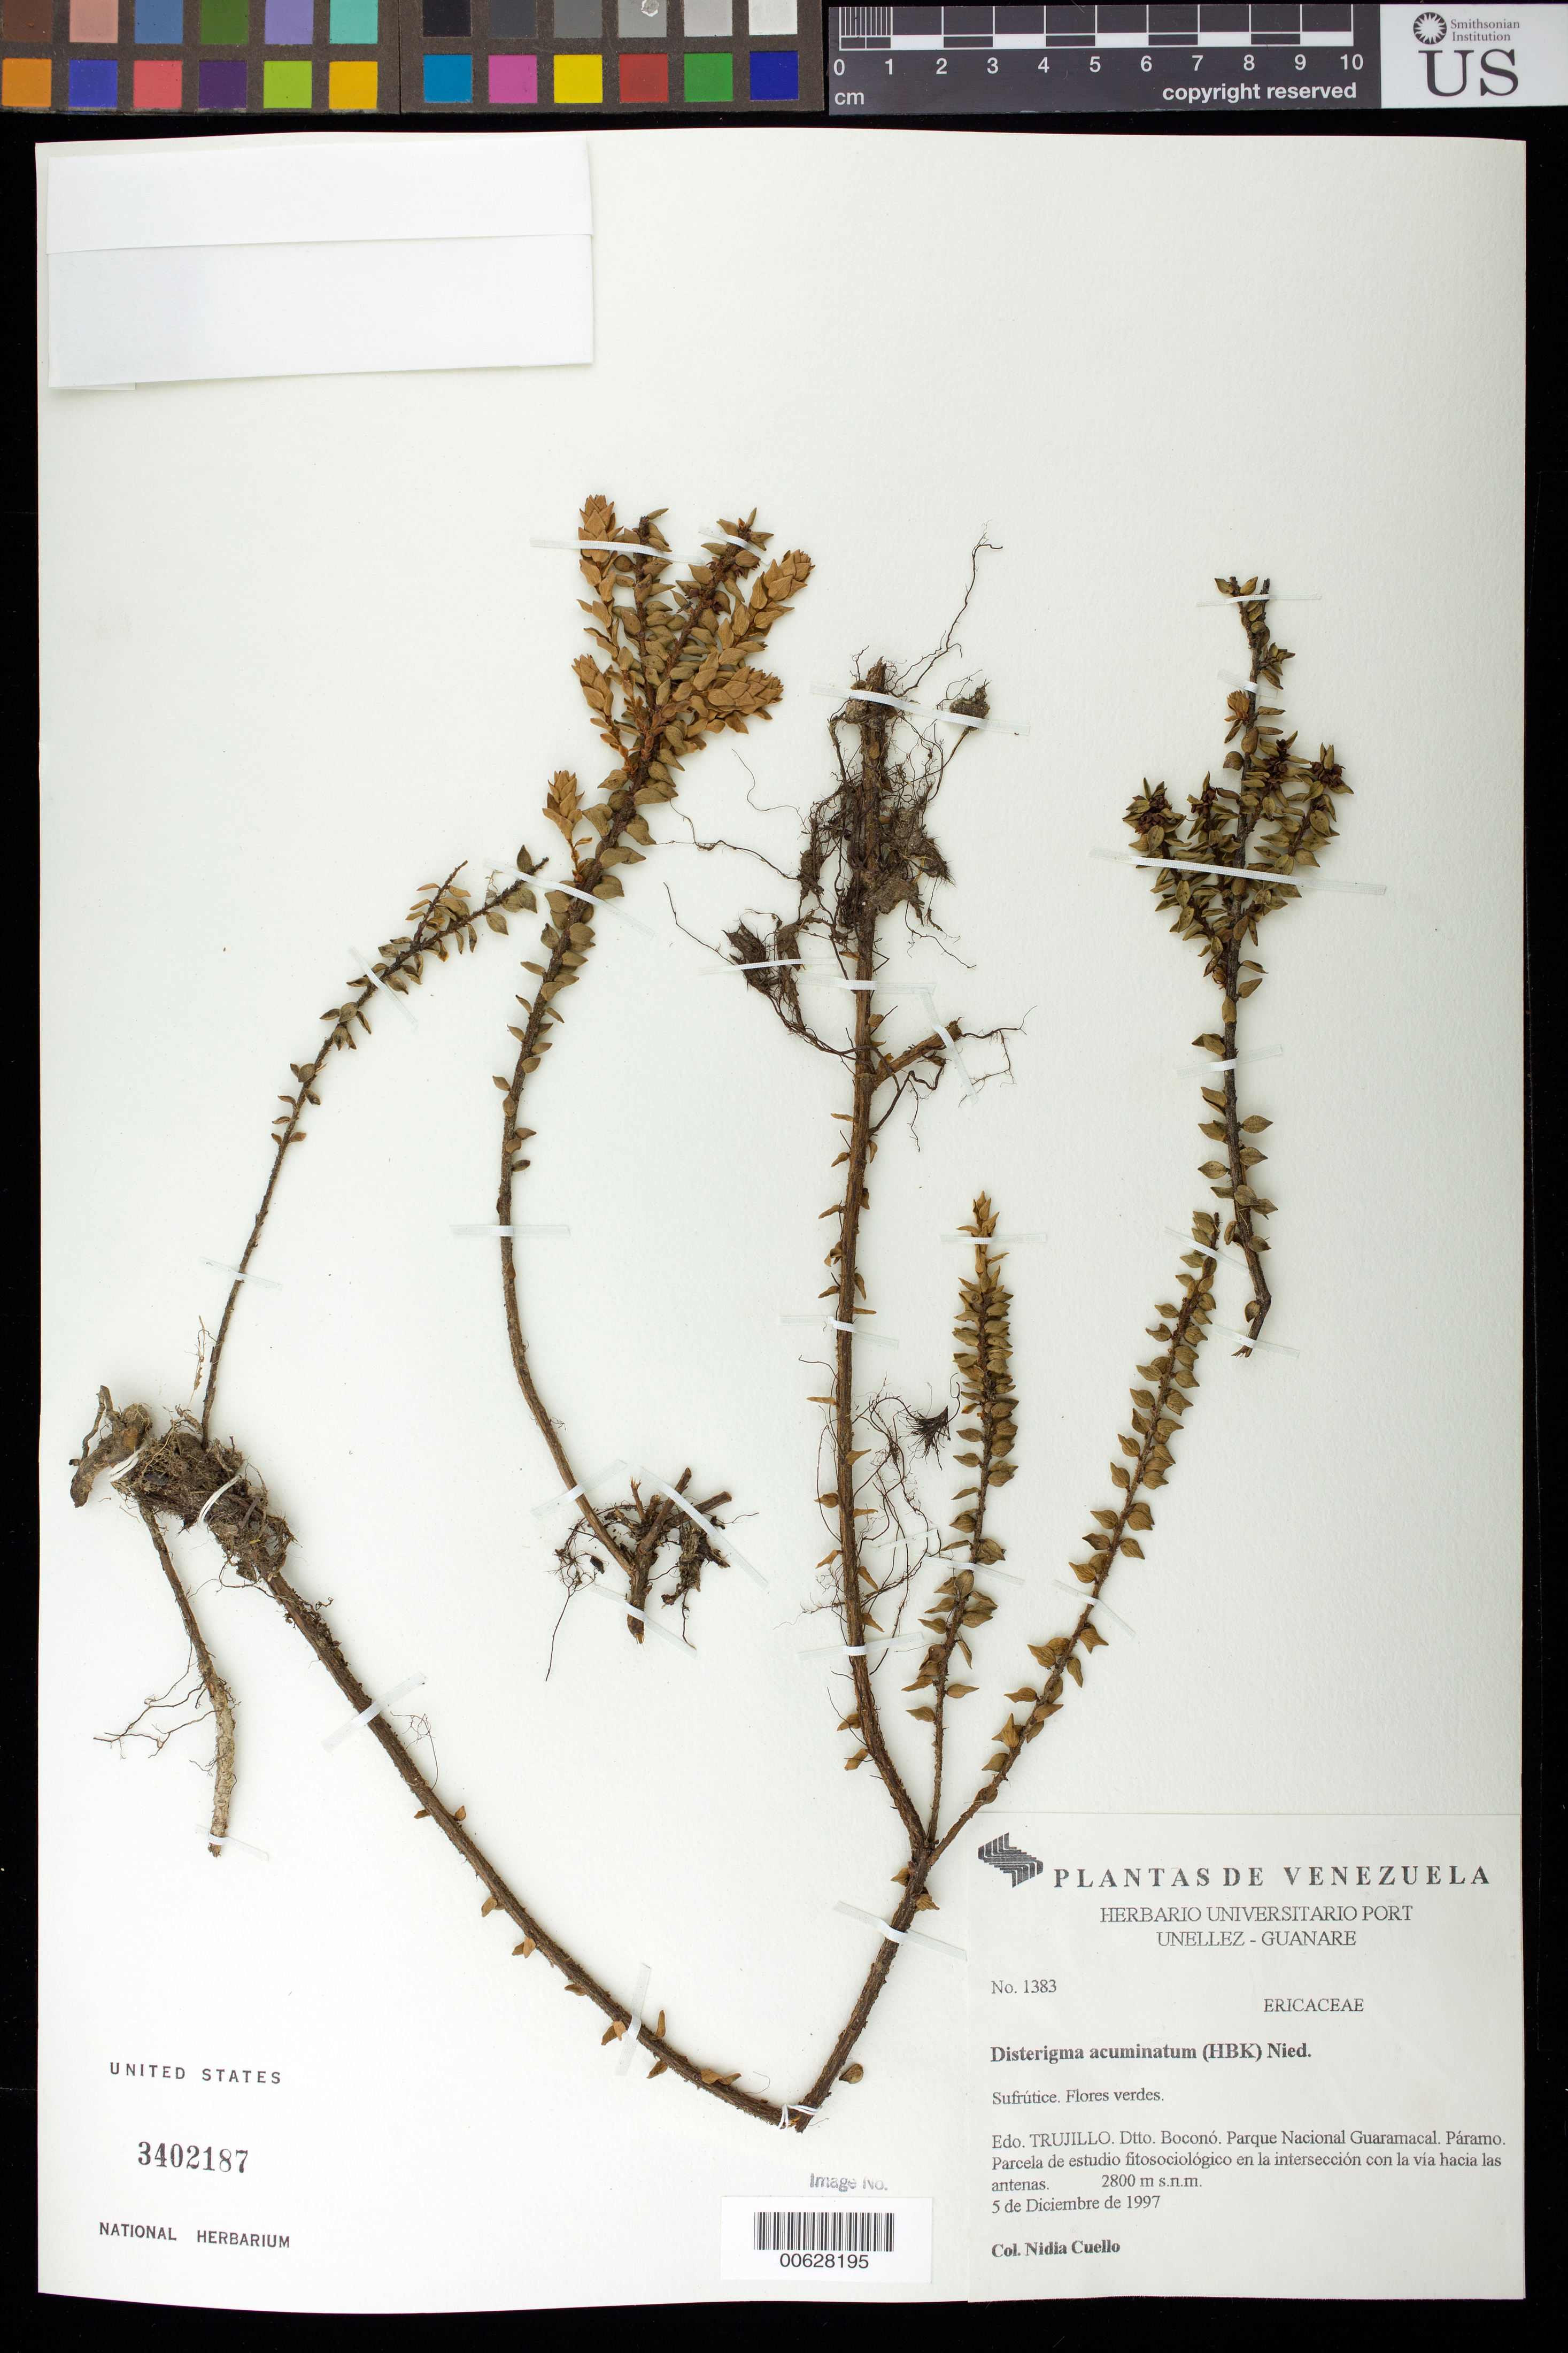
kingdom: Plantae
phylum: Tracheophyta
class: Magnoliopsida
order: Ericales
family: Ericaceae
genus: Disterigma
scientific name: Disterigma acuminatum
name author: (Kunth) Nied.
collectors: N. L. Cuello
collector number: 1383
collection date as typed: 05 Dec 1997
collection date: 1997-12-05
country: Venezuela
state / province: Trujillo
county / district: Boconó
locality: Parque Nacional Guaramacal. Parcela estudio fitosociológica en la intersección con la via hacia las antenas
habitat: Páramo.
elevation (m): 2800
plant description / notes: PORT, US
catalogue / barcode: US 3402187